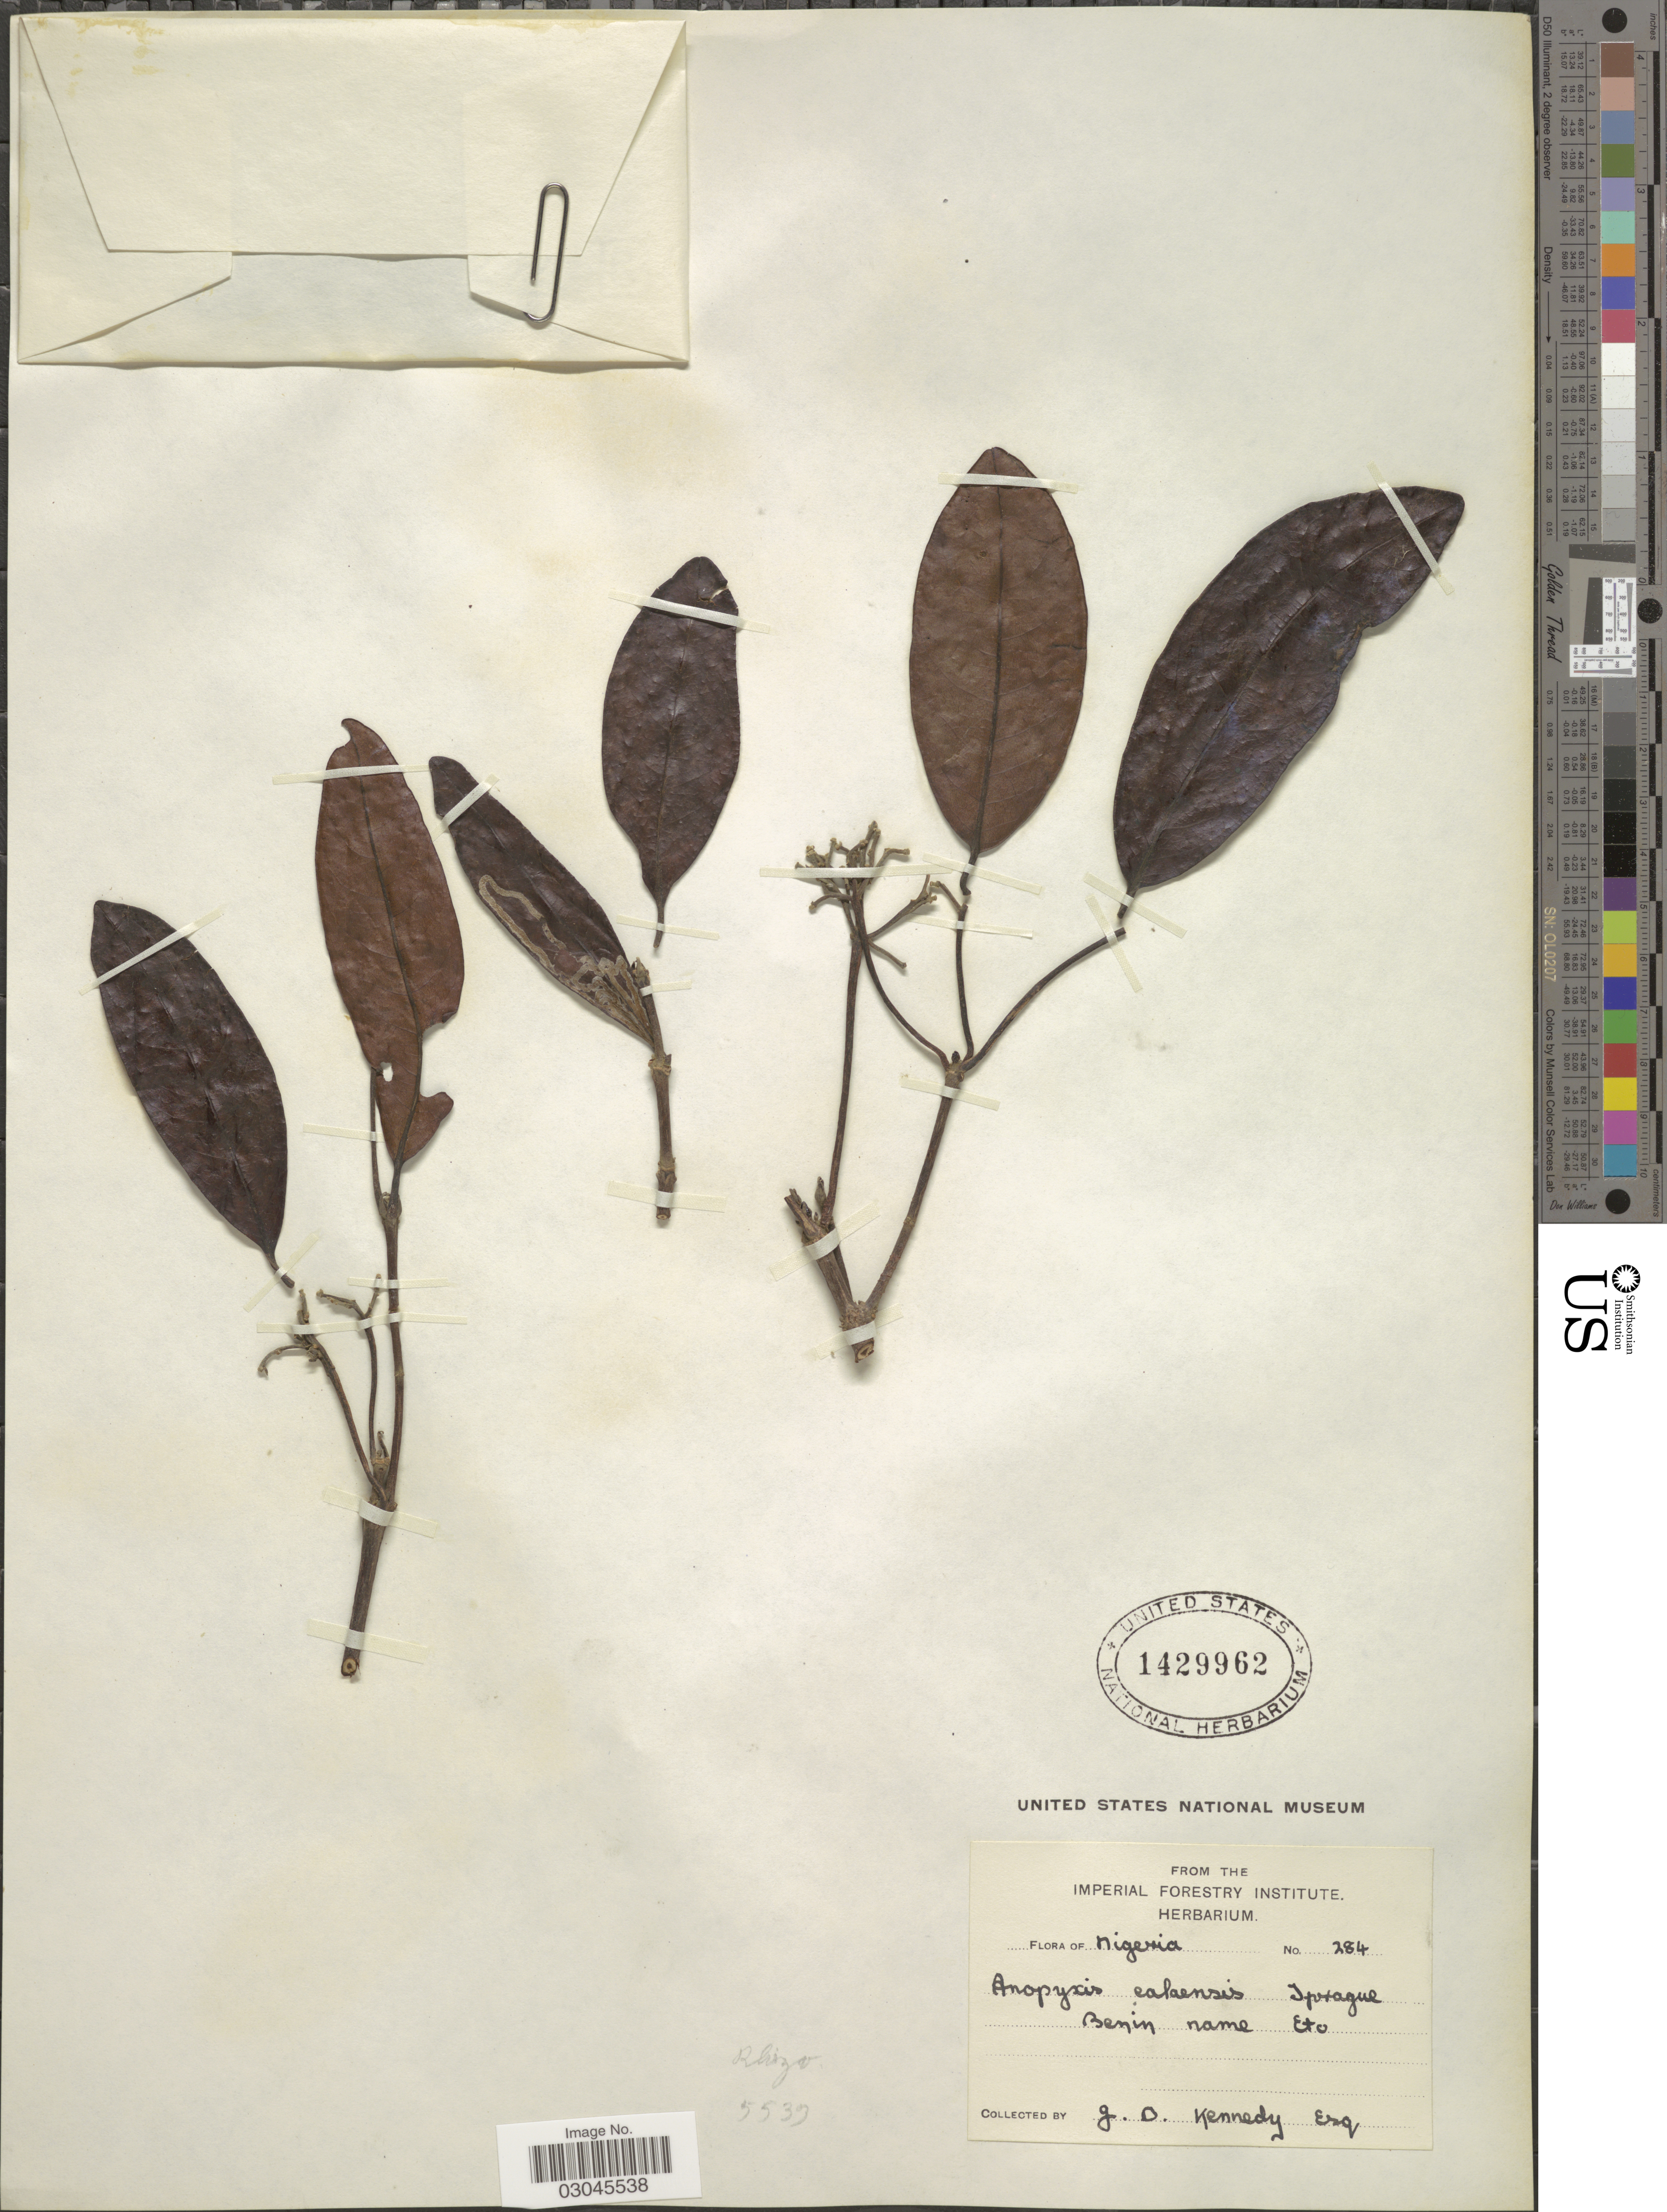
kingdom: Plantae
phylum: Tracheophyta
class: Magnoliopsida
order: Malpighiales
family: Rhizophoraceae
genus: Anopyxis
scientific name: Anopyxis ealaensis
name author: (De Wild.) Sprague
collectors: J. D. Kennedy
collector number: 284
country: Nigeria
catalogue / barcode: US 1429962